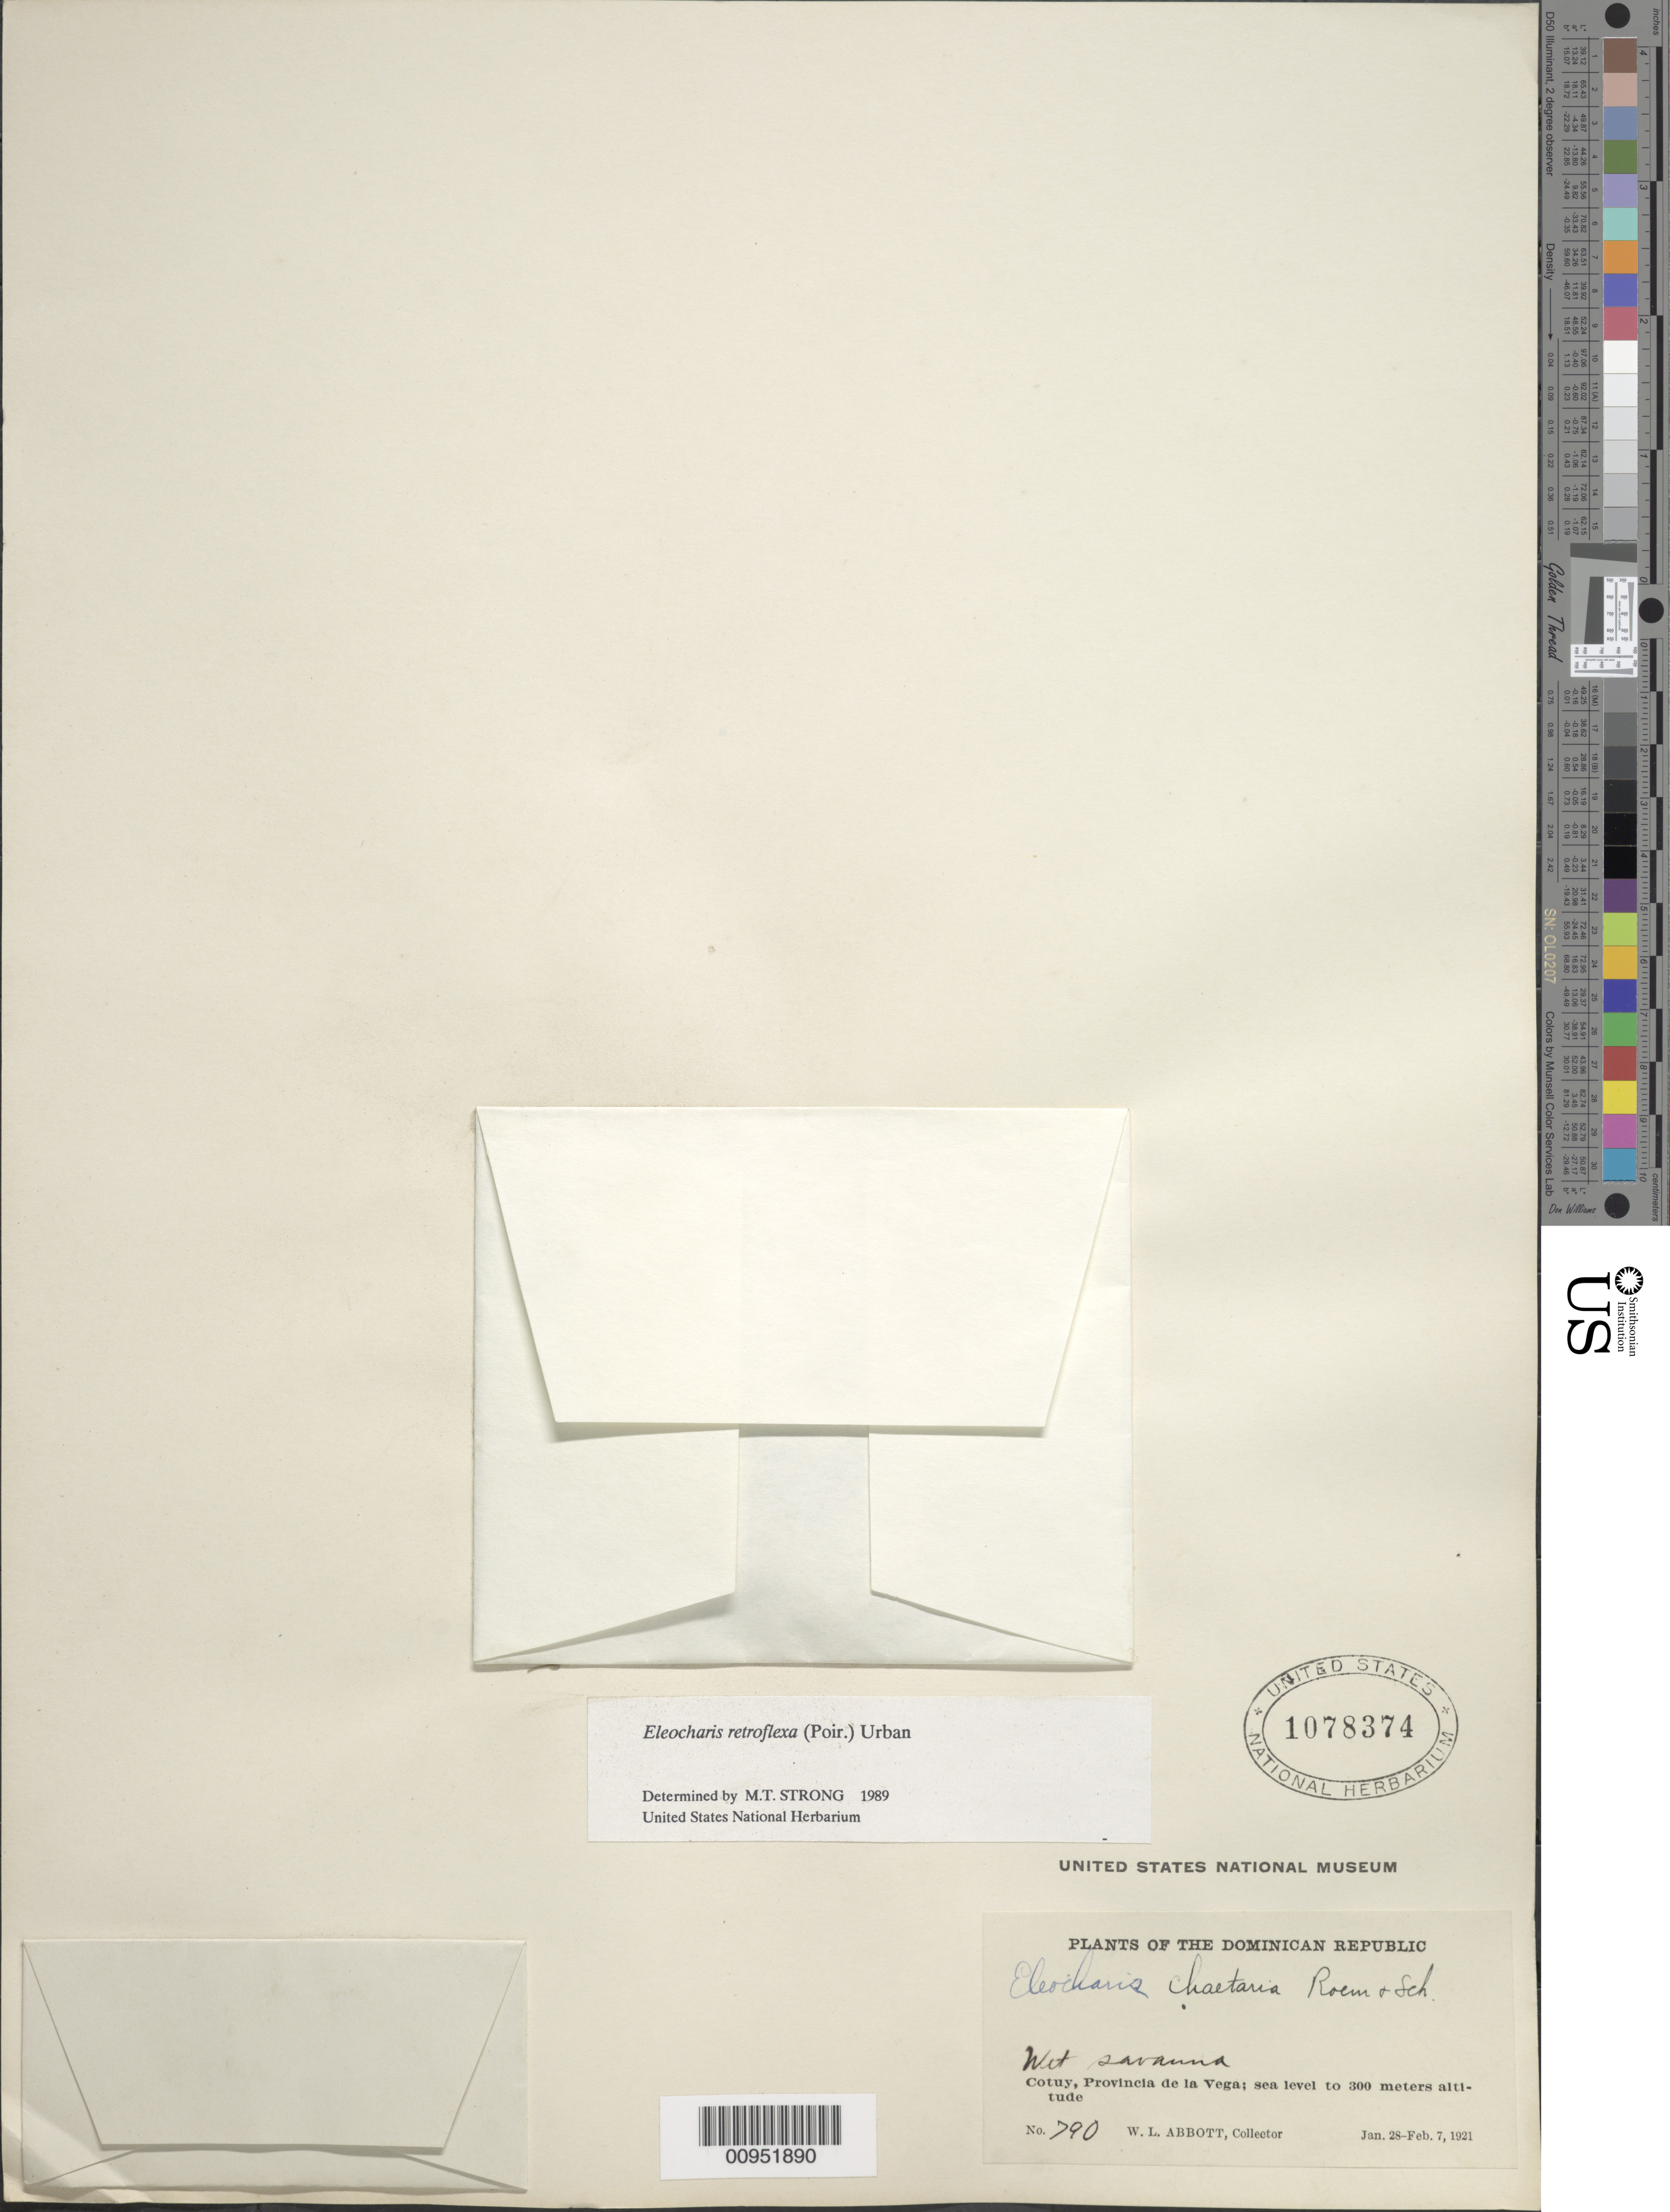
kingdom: Plantae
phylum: Tracheophyta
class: Liliopsida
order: Poales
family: Cyperaceae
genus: Eleocharis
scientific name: Eleocharis retroflexa subsp. retroflexa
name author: (Poir.) Urb.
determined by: Strong, M. T., (US), Smithsonian Institution - National Museum of Natural History (UNITED STATES)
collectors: W. L. Abbott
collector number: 790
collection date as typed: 28 Jan 1921 to 07 Feb 1921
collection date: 1921-01-28/1921-02-07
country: Dominican Republic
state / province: La Vega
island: Hispaniola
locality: Cotuy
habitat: Wet savanna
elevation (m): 0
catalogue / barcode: US 1078374